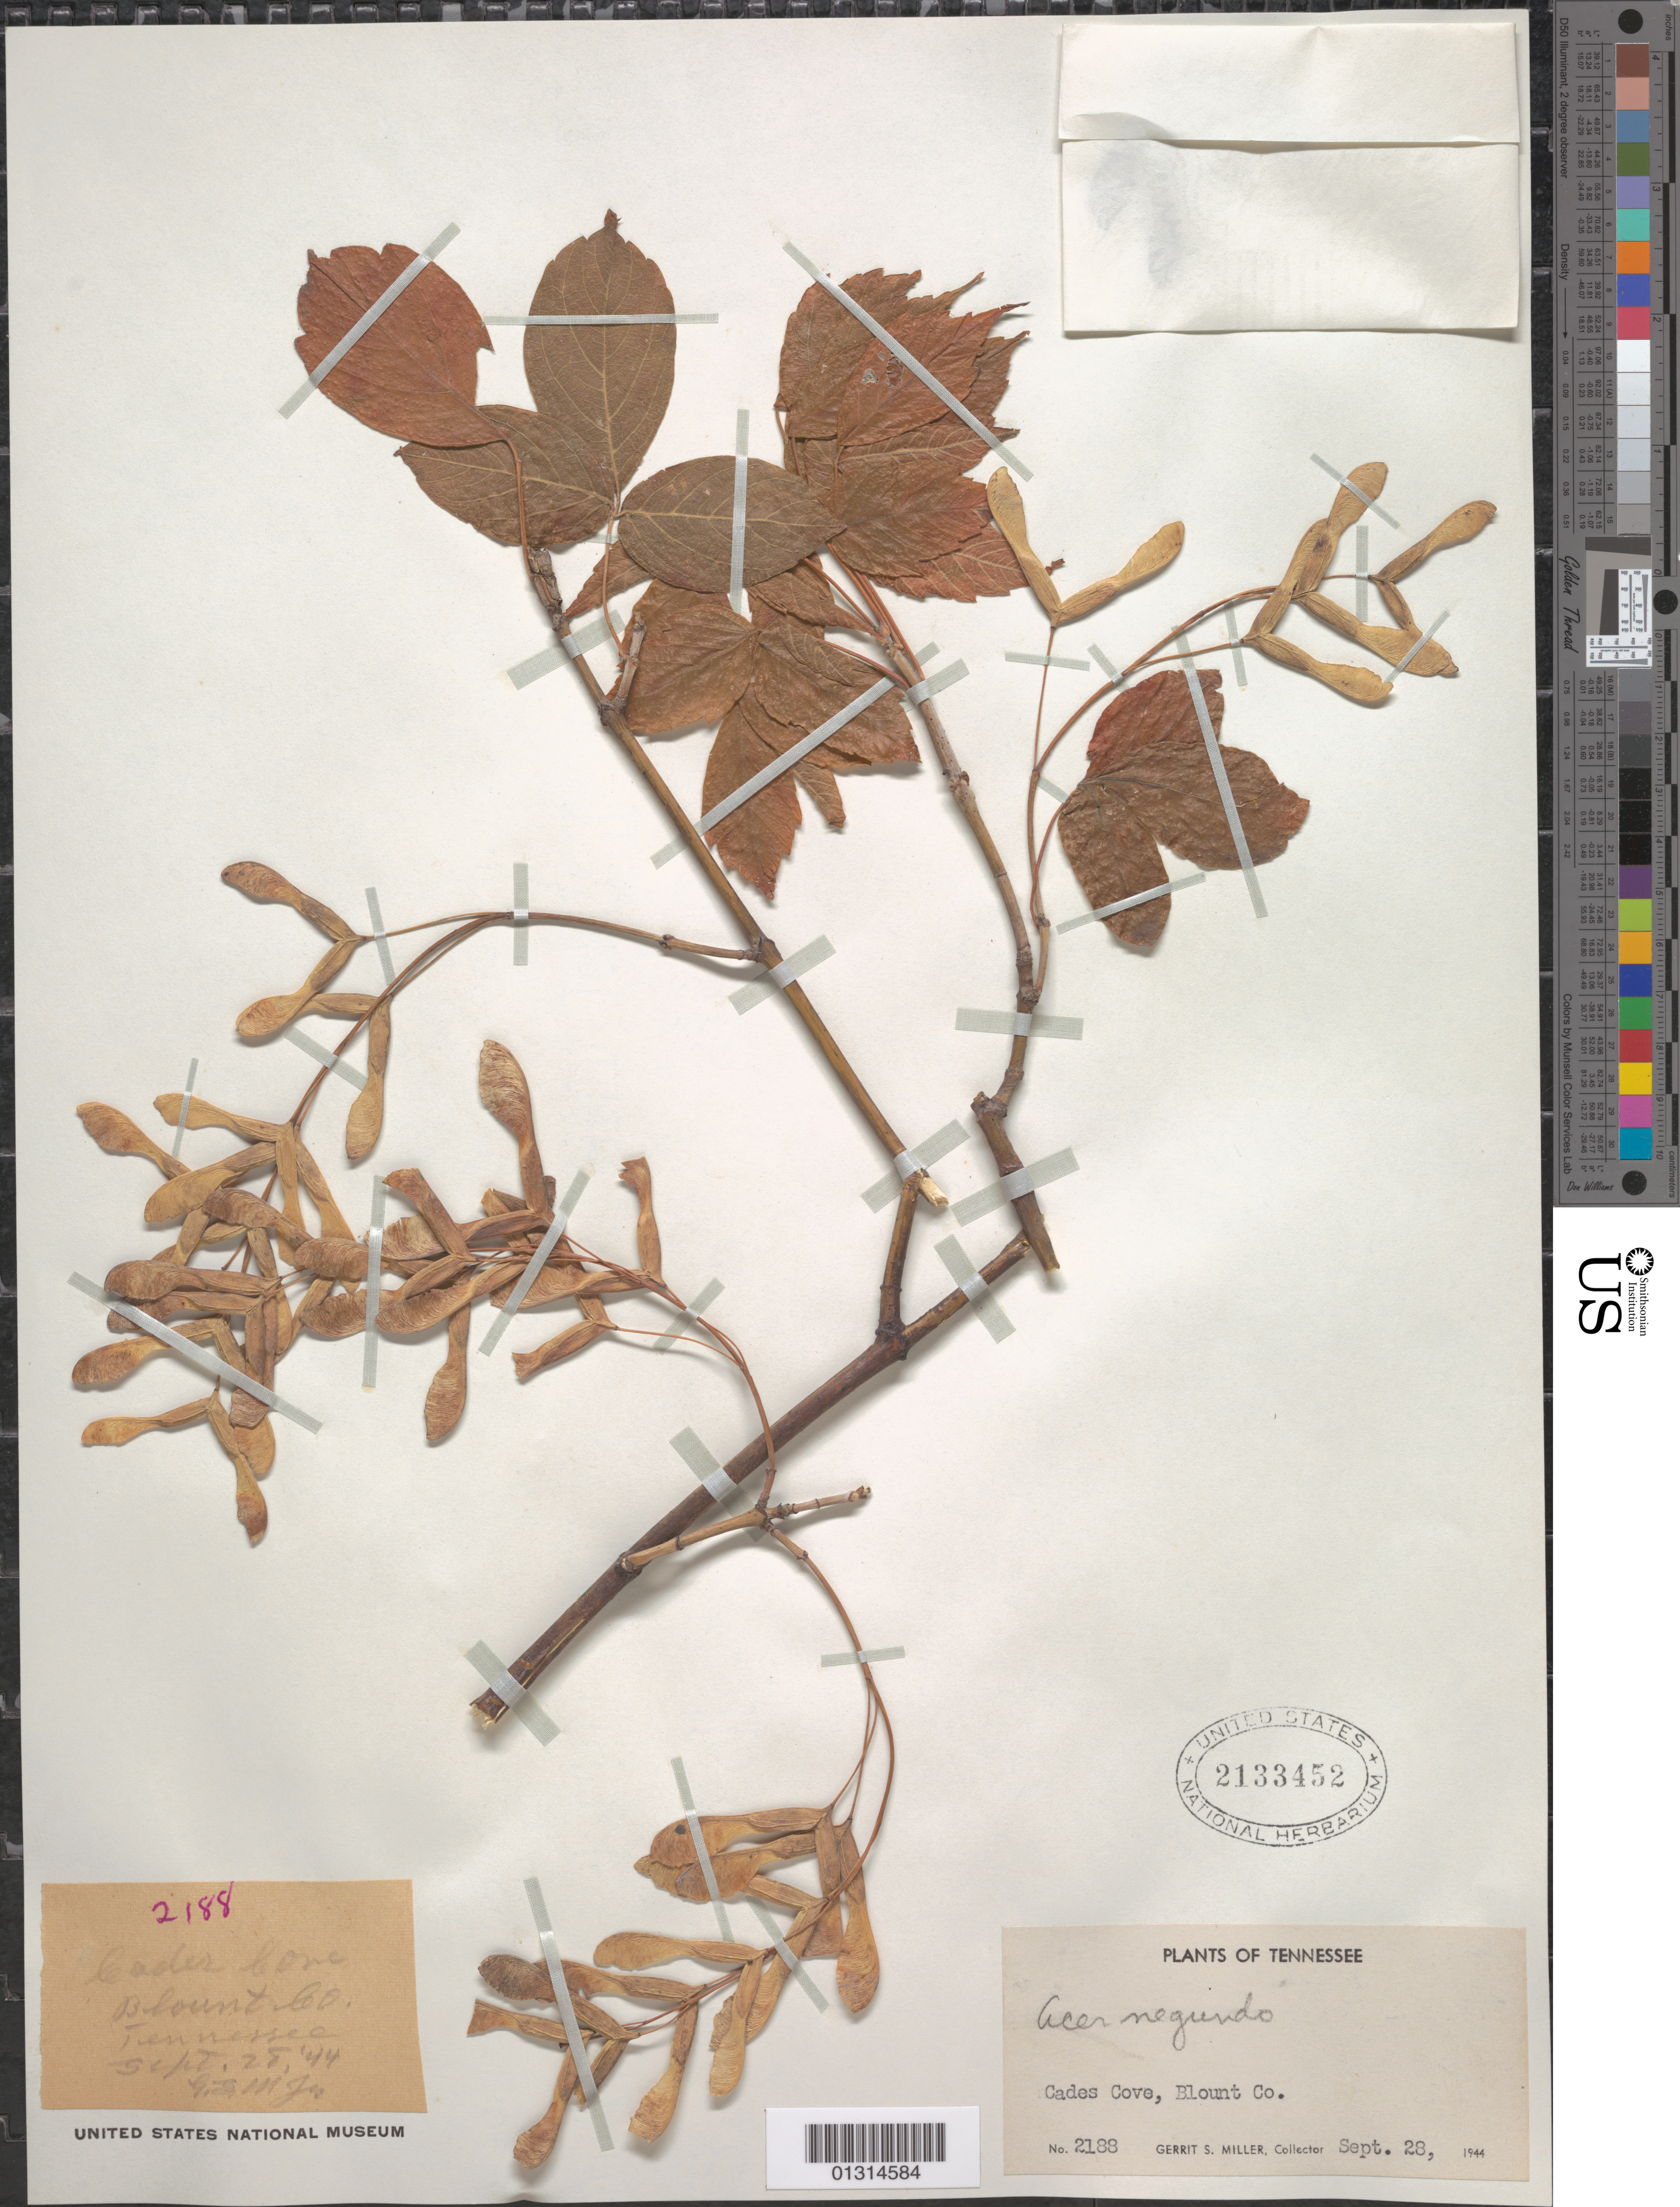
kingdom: Plantae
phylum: Tracheophyta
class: Magnoliopsida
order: Sapindales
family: Sapindaceae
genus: Acer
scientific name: Acer negundo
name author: L.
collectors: G. S. Miller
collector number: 2188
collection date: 1944-09-28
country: United States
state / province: Tennessee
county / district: Blount County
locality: Blount County, Cades Cove.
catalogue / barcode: US 2133452